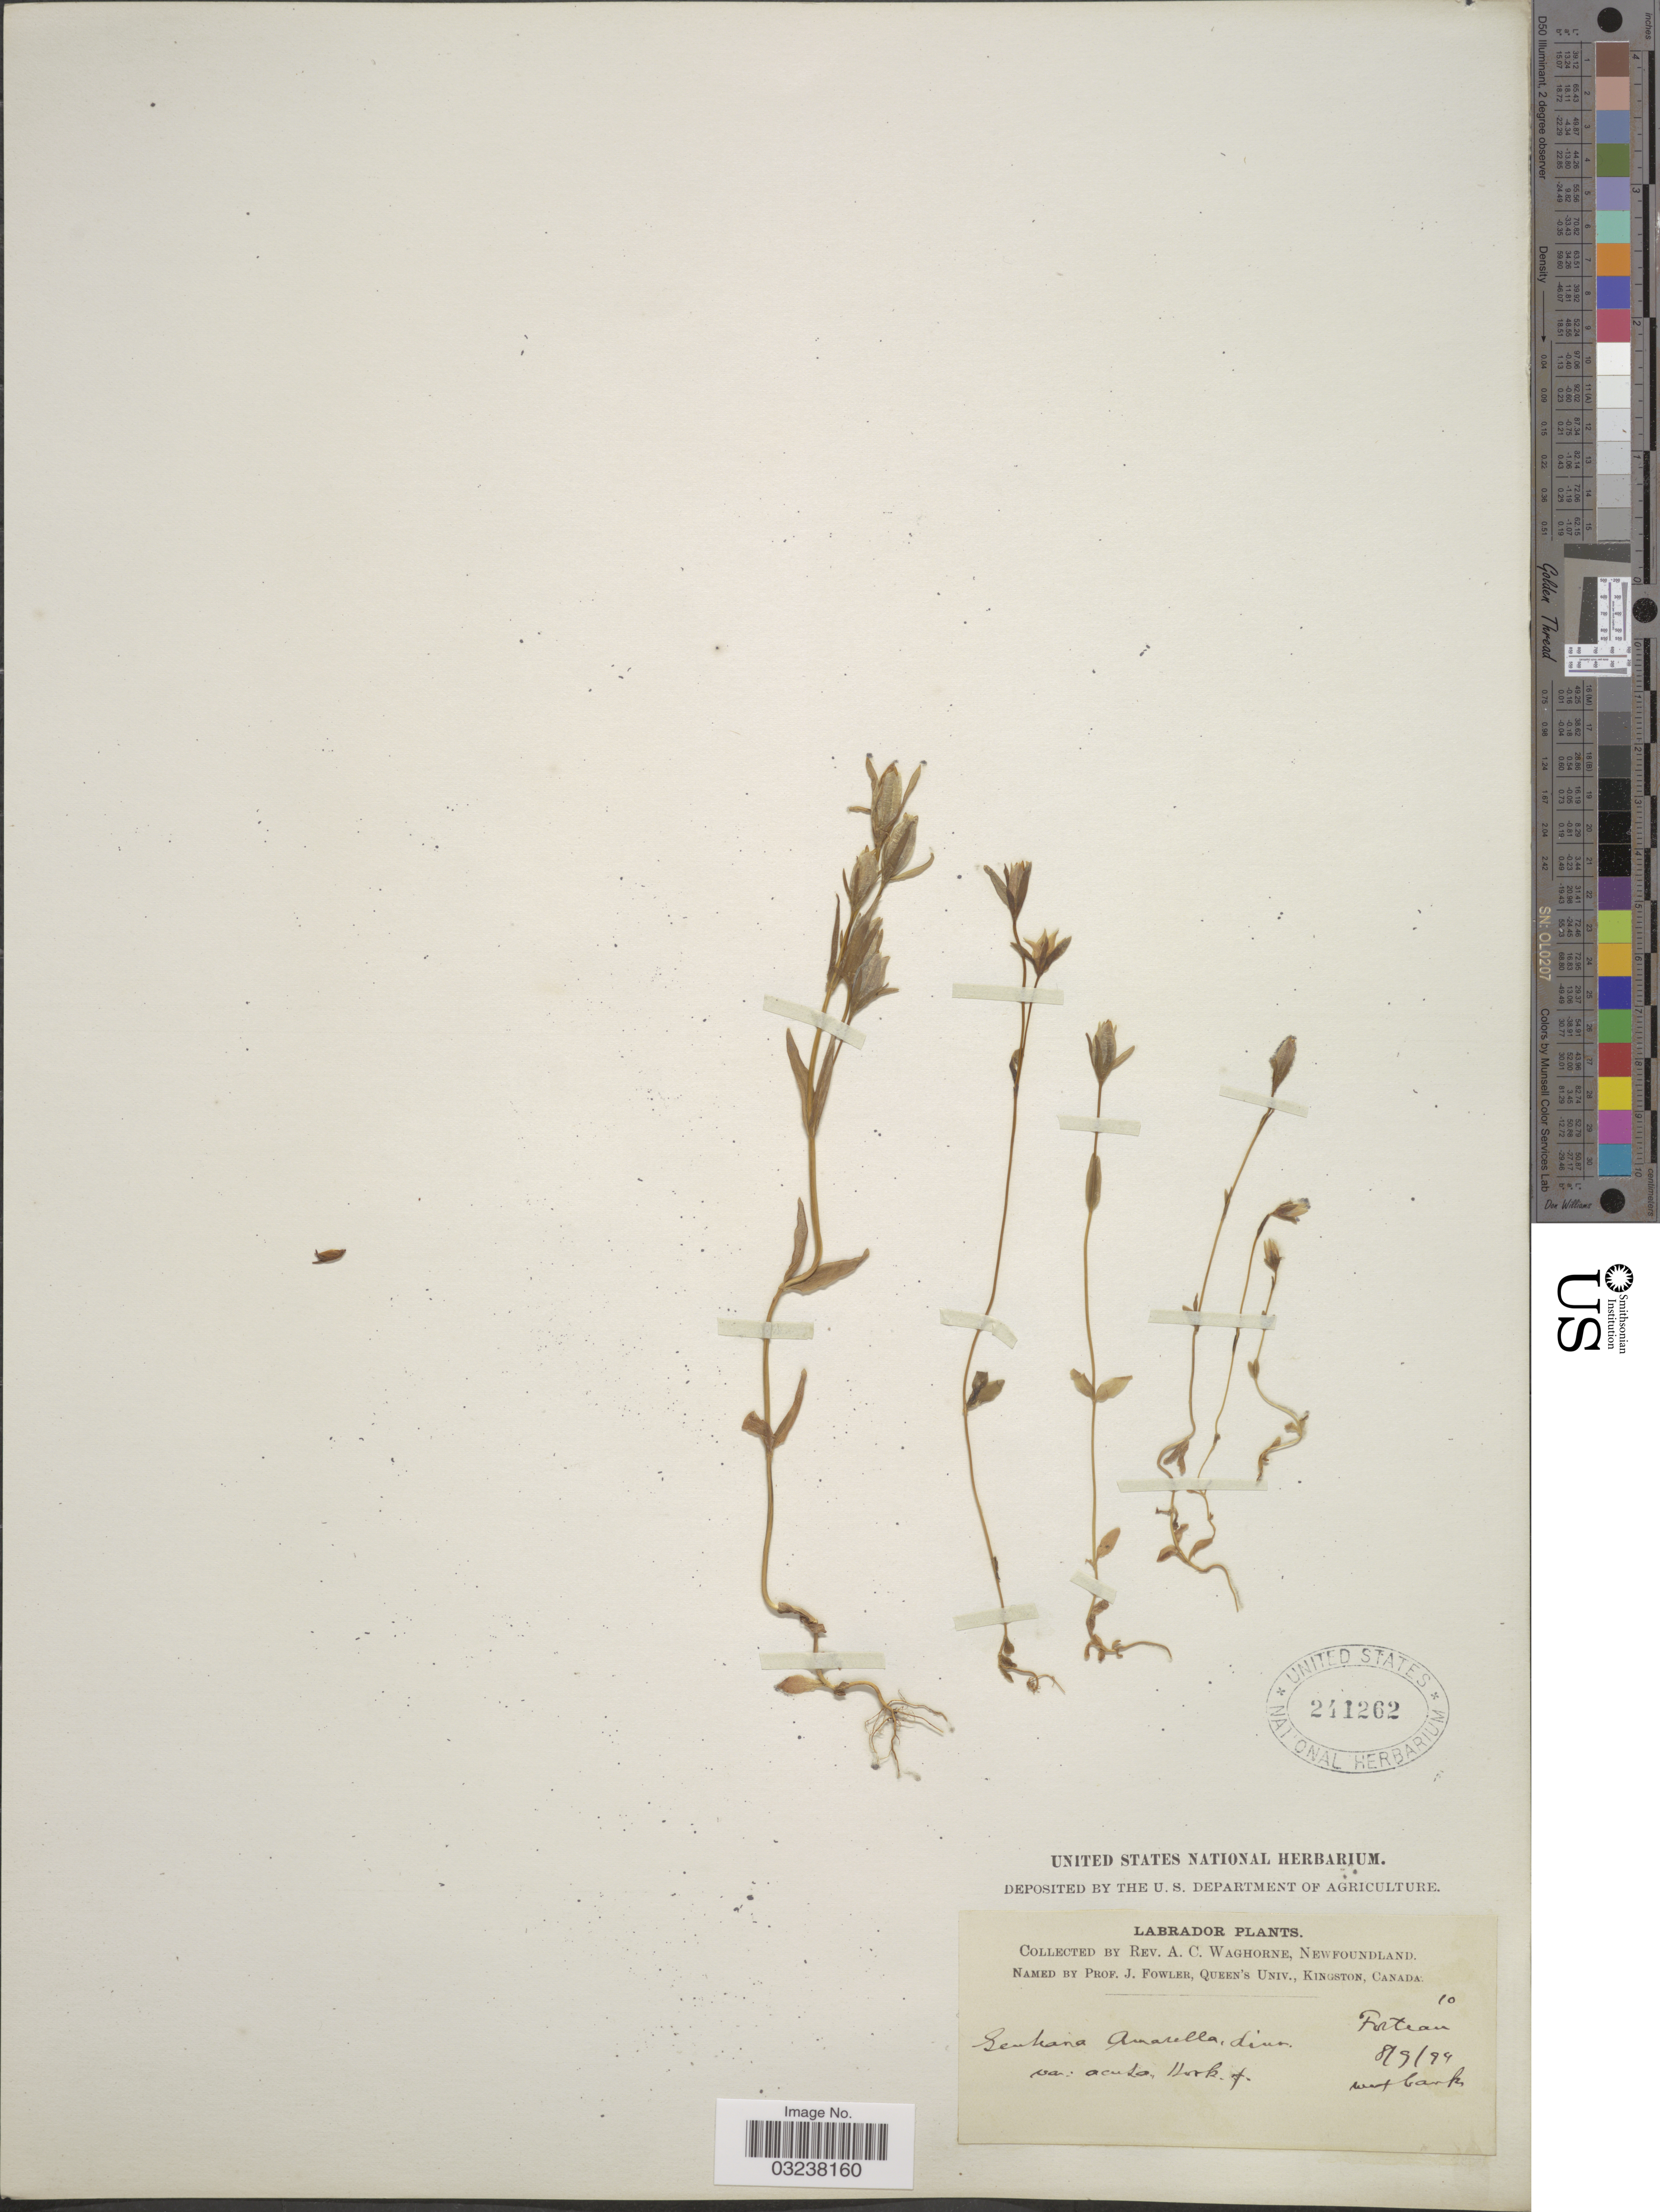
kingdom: Plantae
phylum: Tracheophyta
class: Magnoliopsida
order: Gentianales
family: Gentianaceae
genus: Lomatogonium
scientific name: Lomatogonium rotatum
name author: (L.) Fr.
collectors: A. Waghorne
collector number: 10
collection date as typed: Transcribed d/m/y: 8/9/94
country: Canada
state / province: Newfoundland and Labrador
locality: Labrador.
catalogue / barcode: US 241262